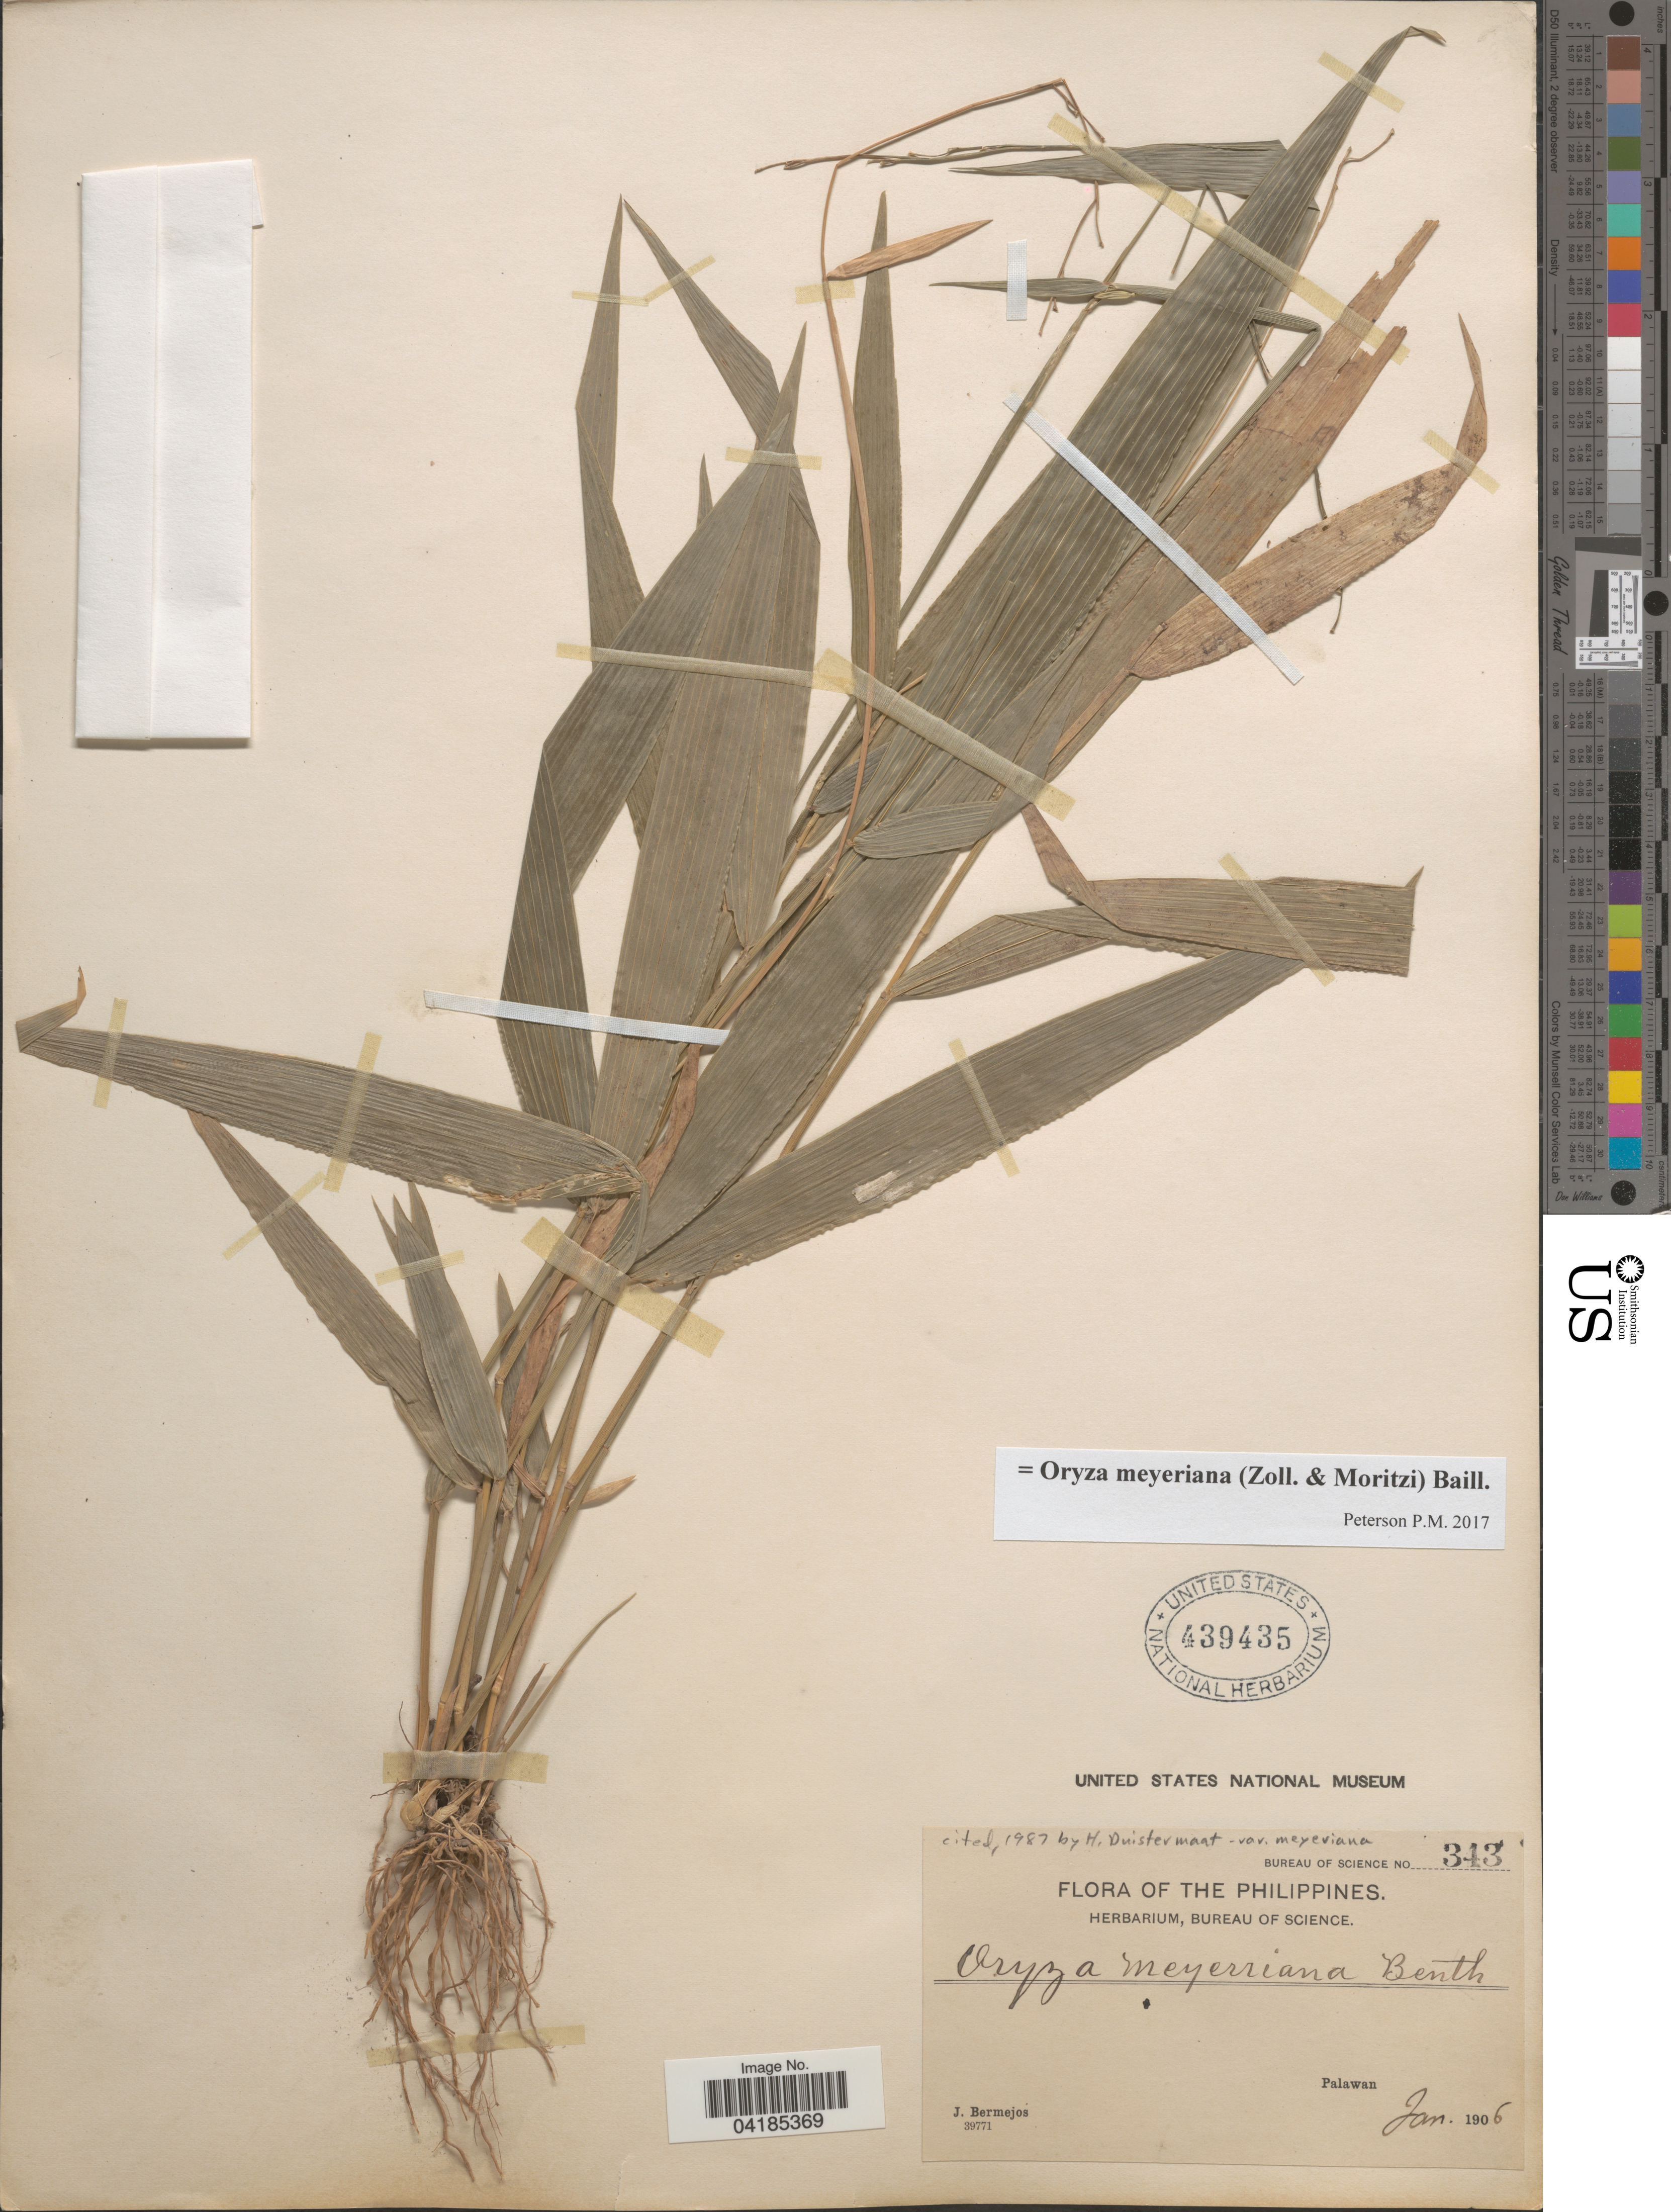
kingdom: Plantae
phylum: Tracheophyta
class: Liliopsida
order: Poales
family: Poaceae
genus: Oryza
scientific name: Oryza meyeriana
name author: (Zoll. & Mor.) Baill.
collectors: J. Bermejos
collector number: Bureau of Science 343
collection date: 1906-01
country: Philippines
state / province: Mimaropa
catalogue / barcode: US 439435